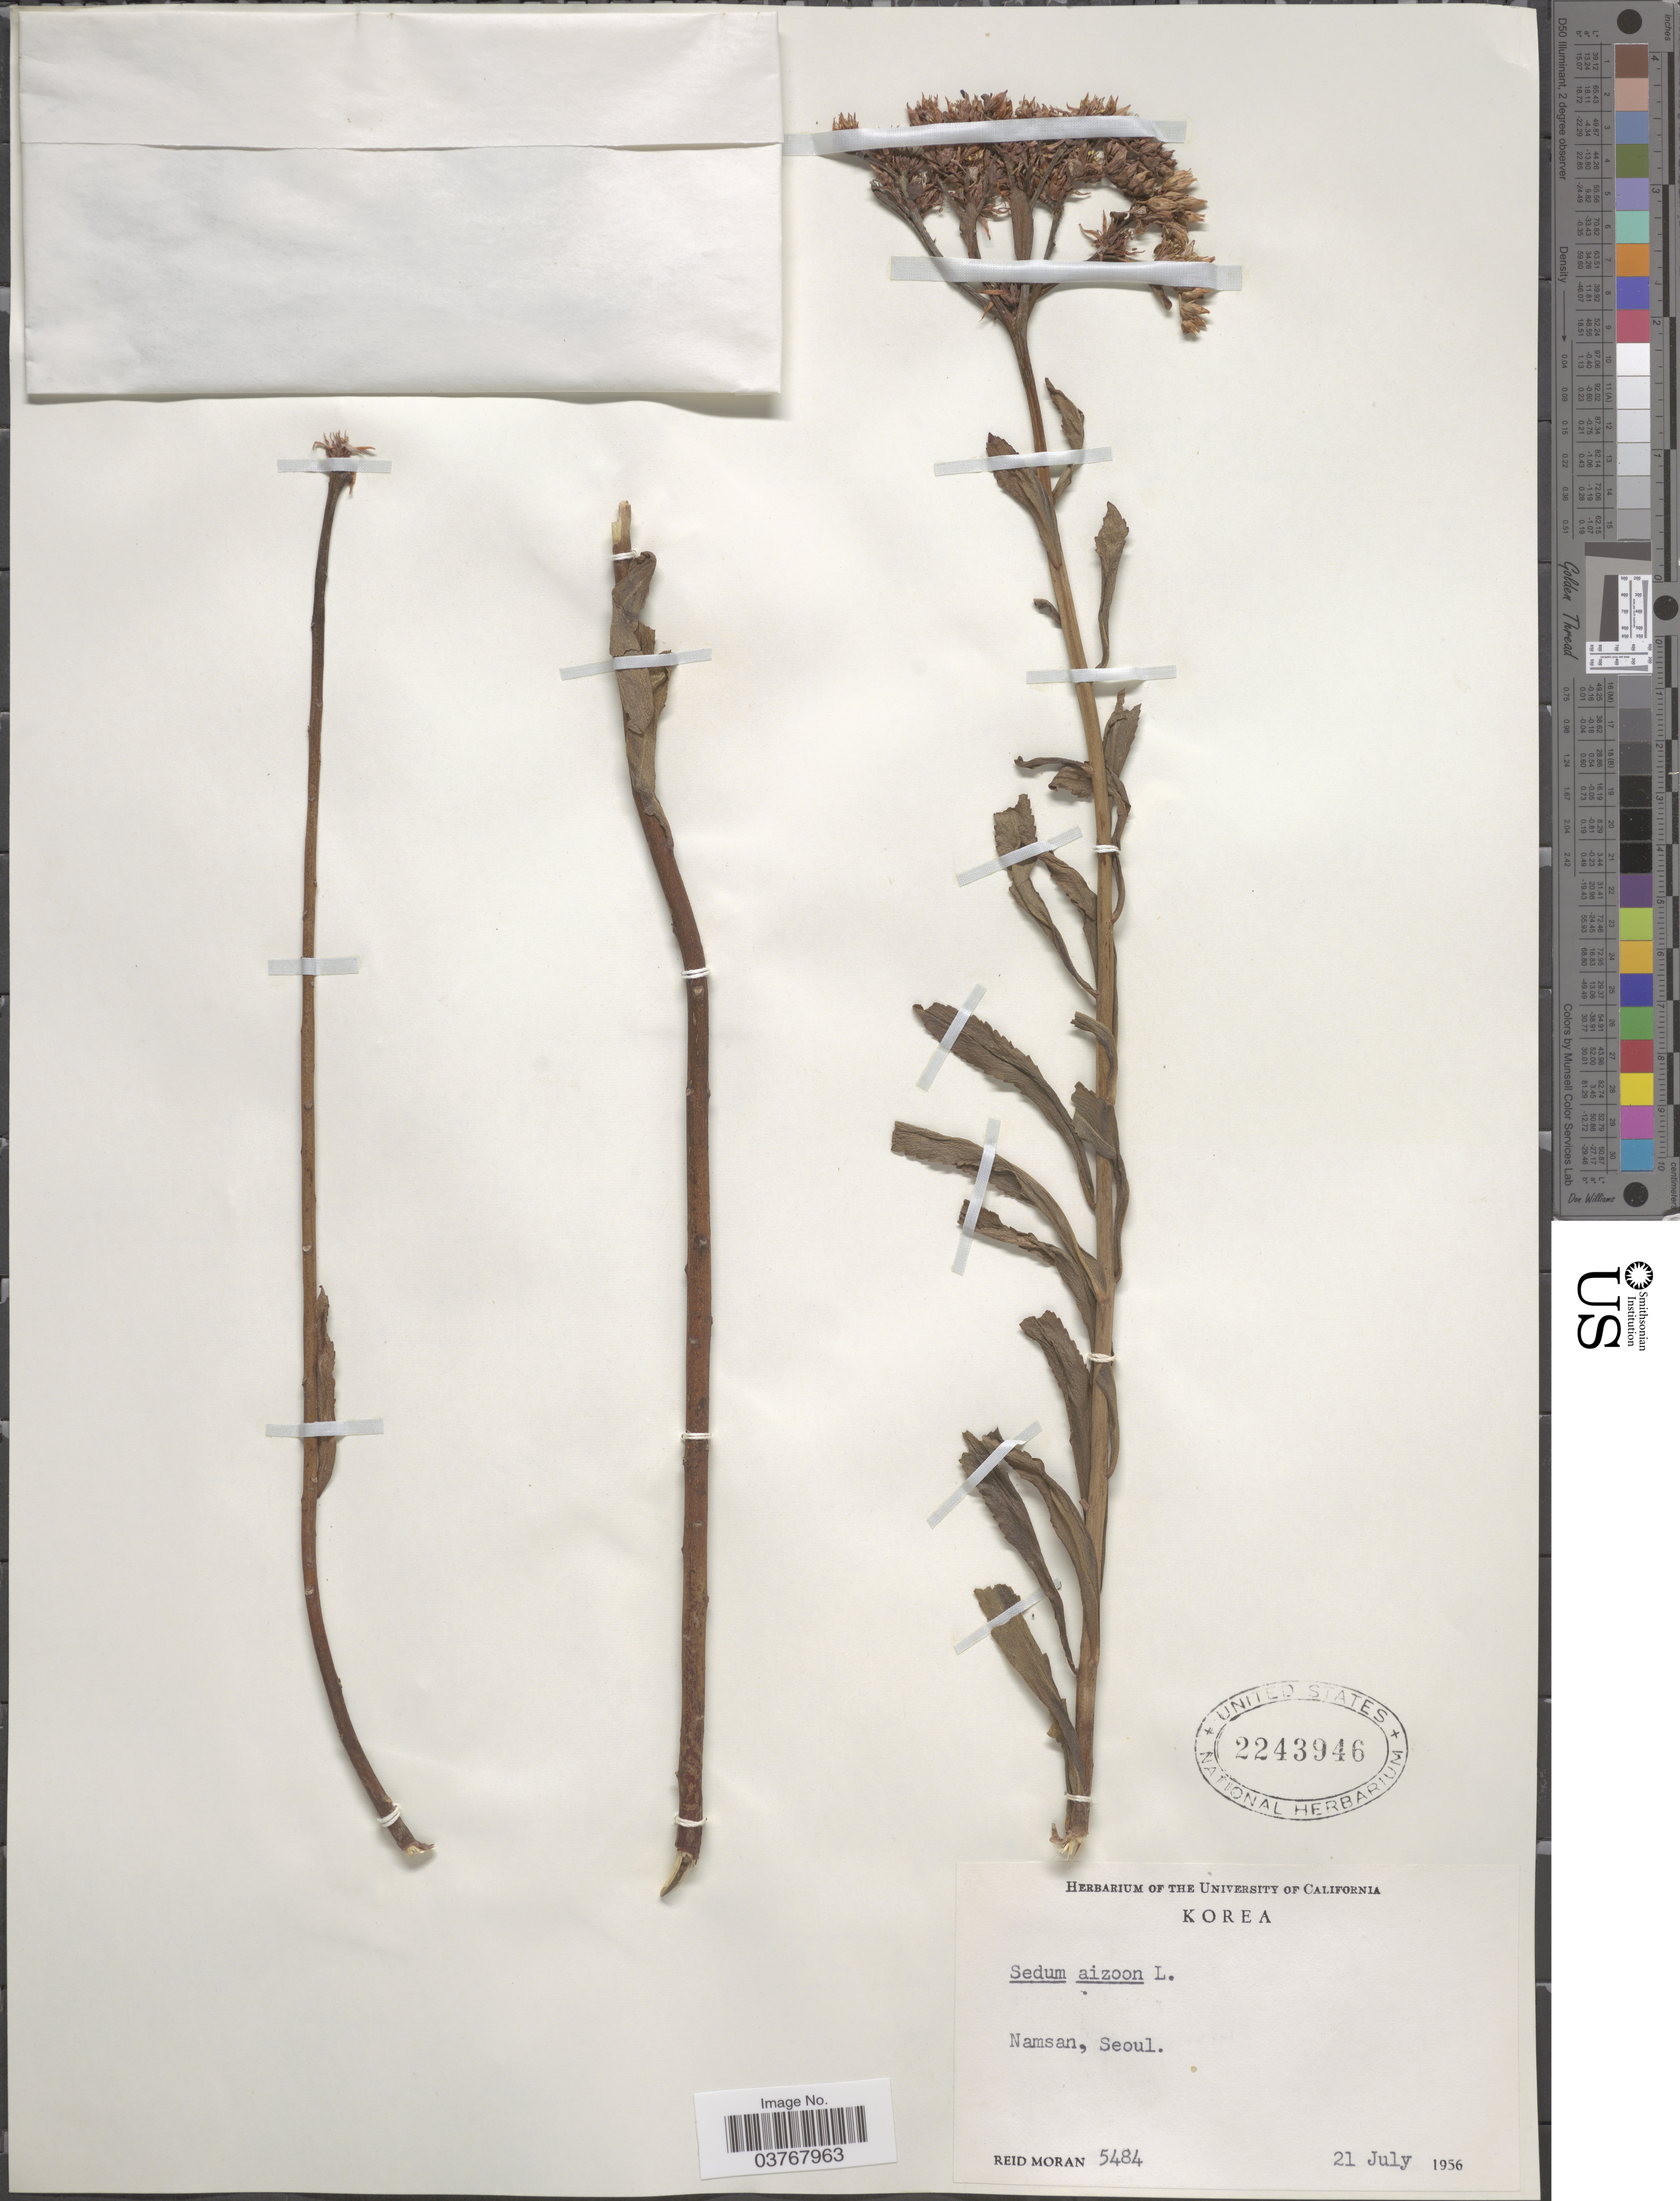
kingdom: Plantae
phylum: Tracheophyta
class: Magnoliopsida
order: Saxifragales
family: Crassulaceae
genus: Phedimus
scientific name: Phedimus aizoon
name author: (L.) 't Hart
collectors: R. Moran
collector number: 5484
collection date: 1956-07-21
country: South Korea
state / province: Seoul Special City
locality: Namsan, Seoul.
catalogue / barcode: US 2243946